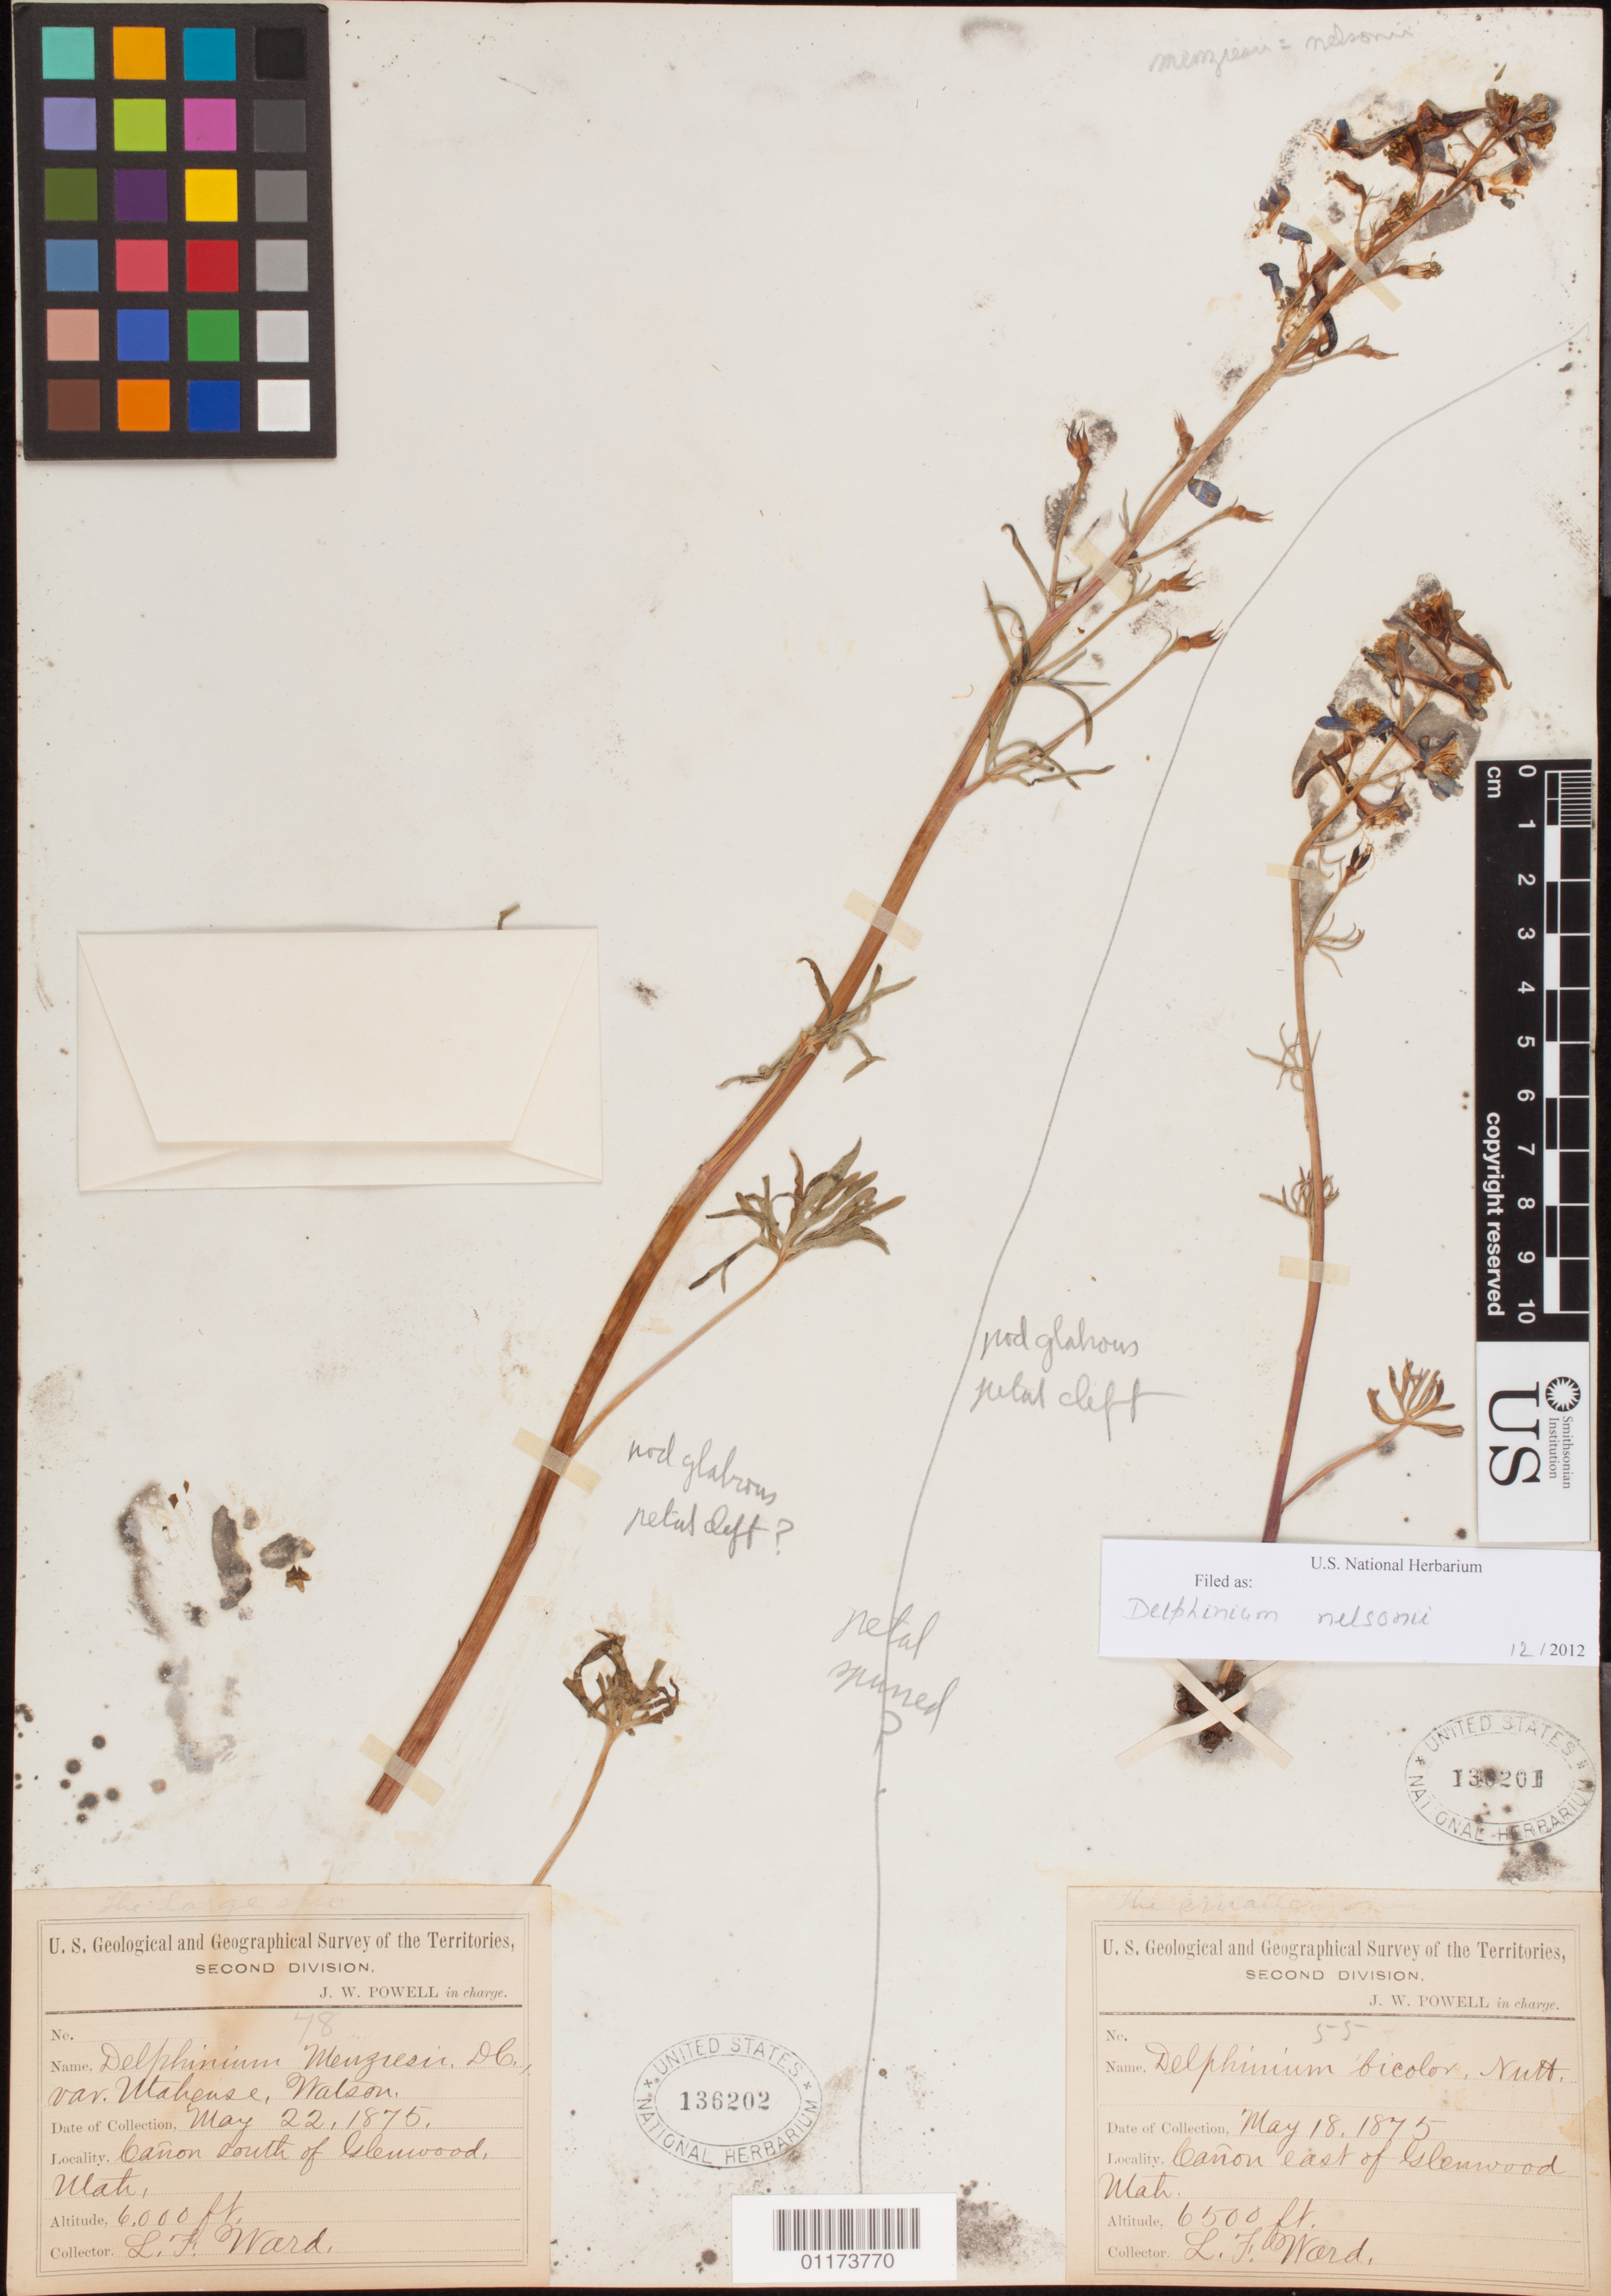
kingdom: Plantae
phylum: Tracheophyta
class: Magnoliopsida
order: Ranunculales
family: Ranunculaceae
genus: Delphinium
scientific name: Delphinium nelsonii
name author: Greene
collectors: L. F. Ward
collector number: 78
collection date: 1875-05-25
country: United States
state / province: Utah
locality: Canyon south of Glenwood.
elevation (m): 1829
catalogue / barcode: US 136202